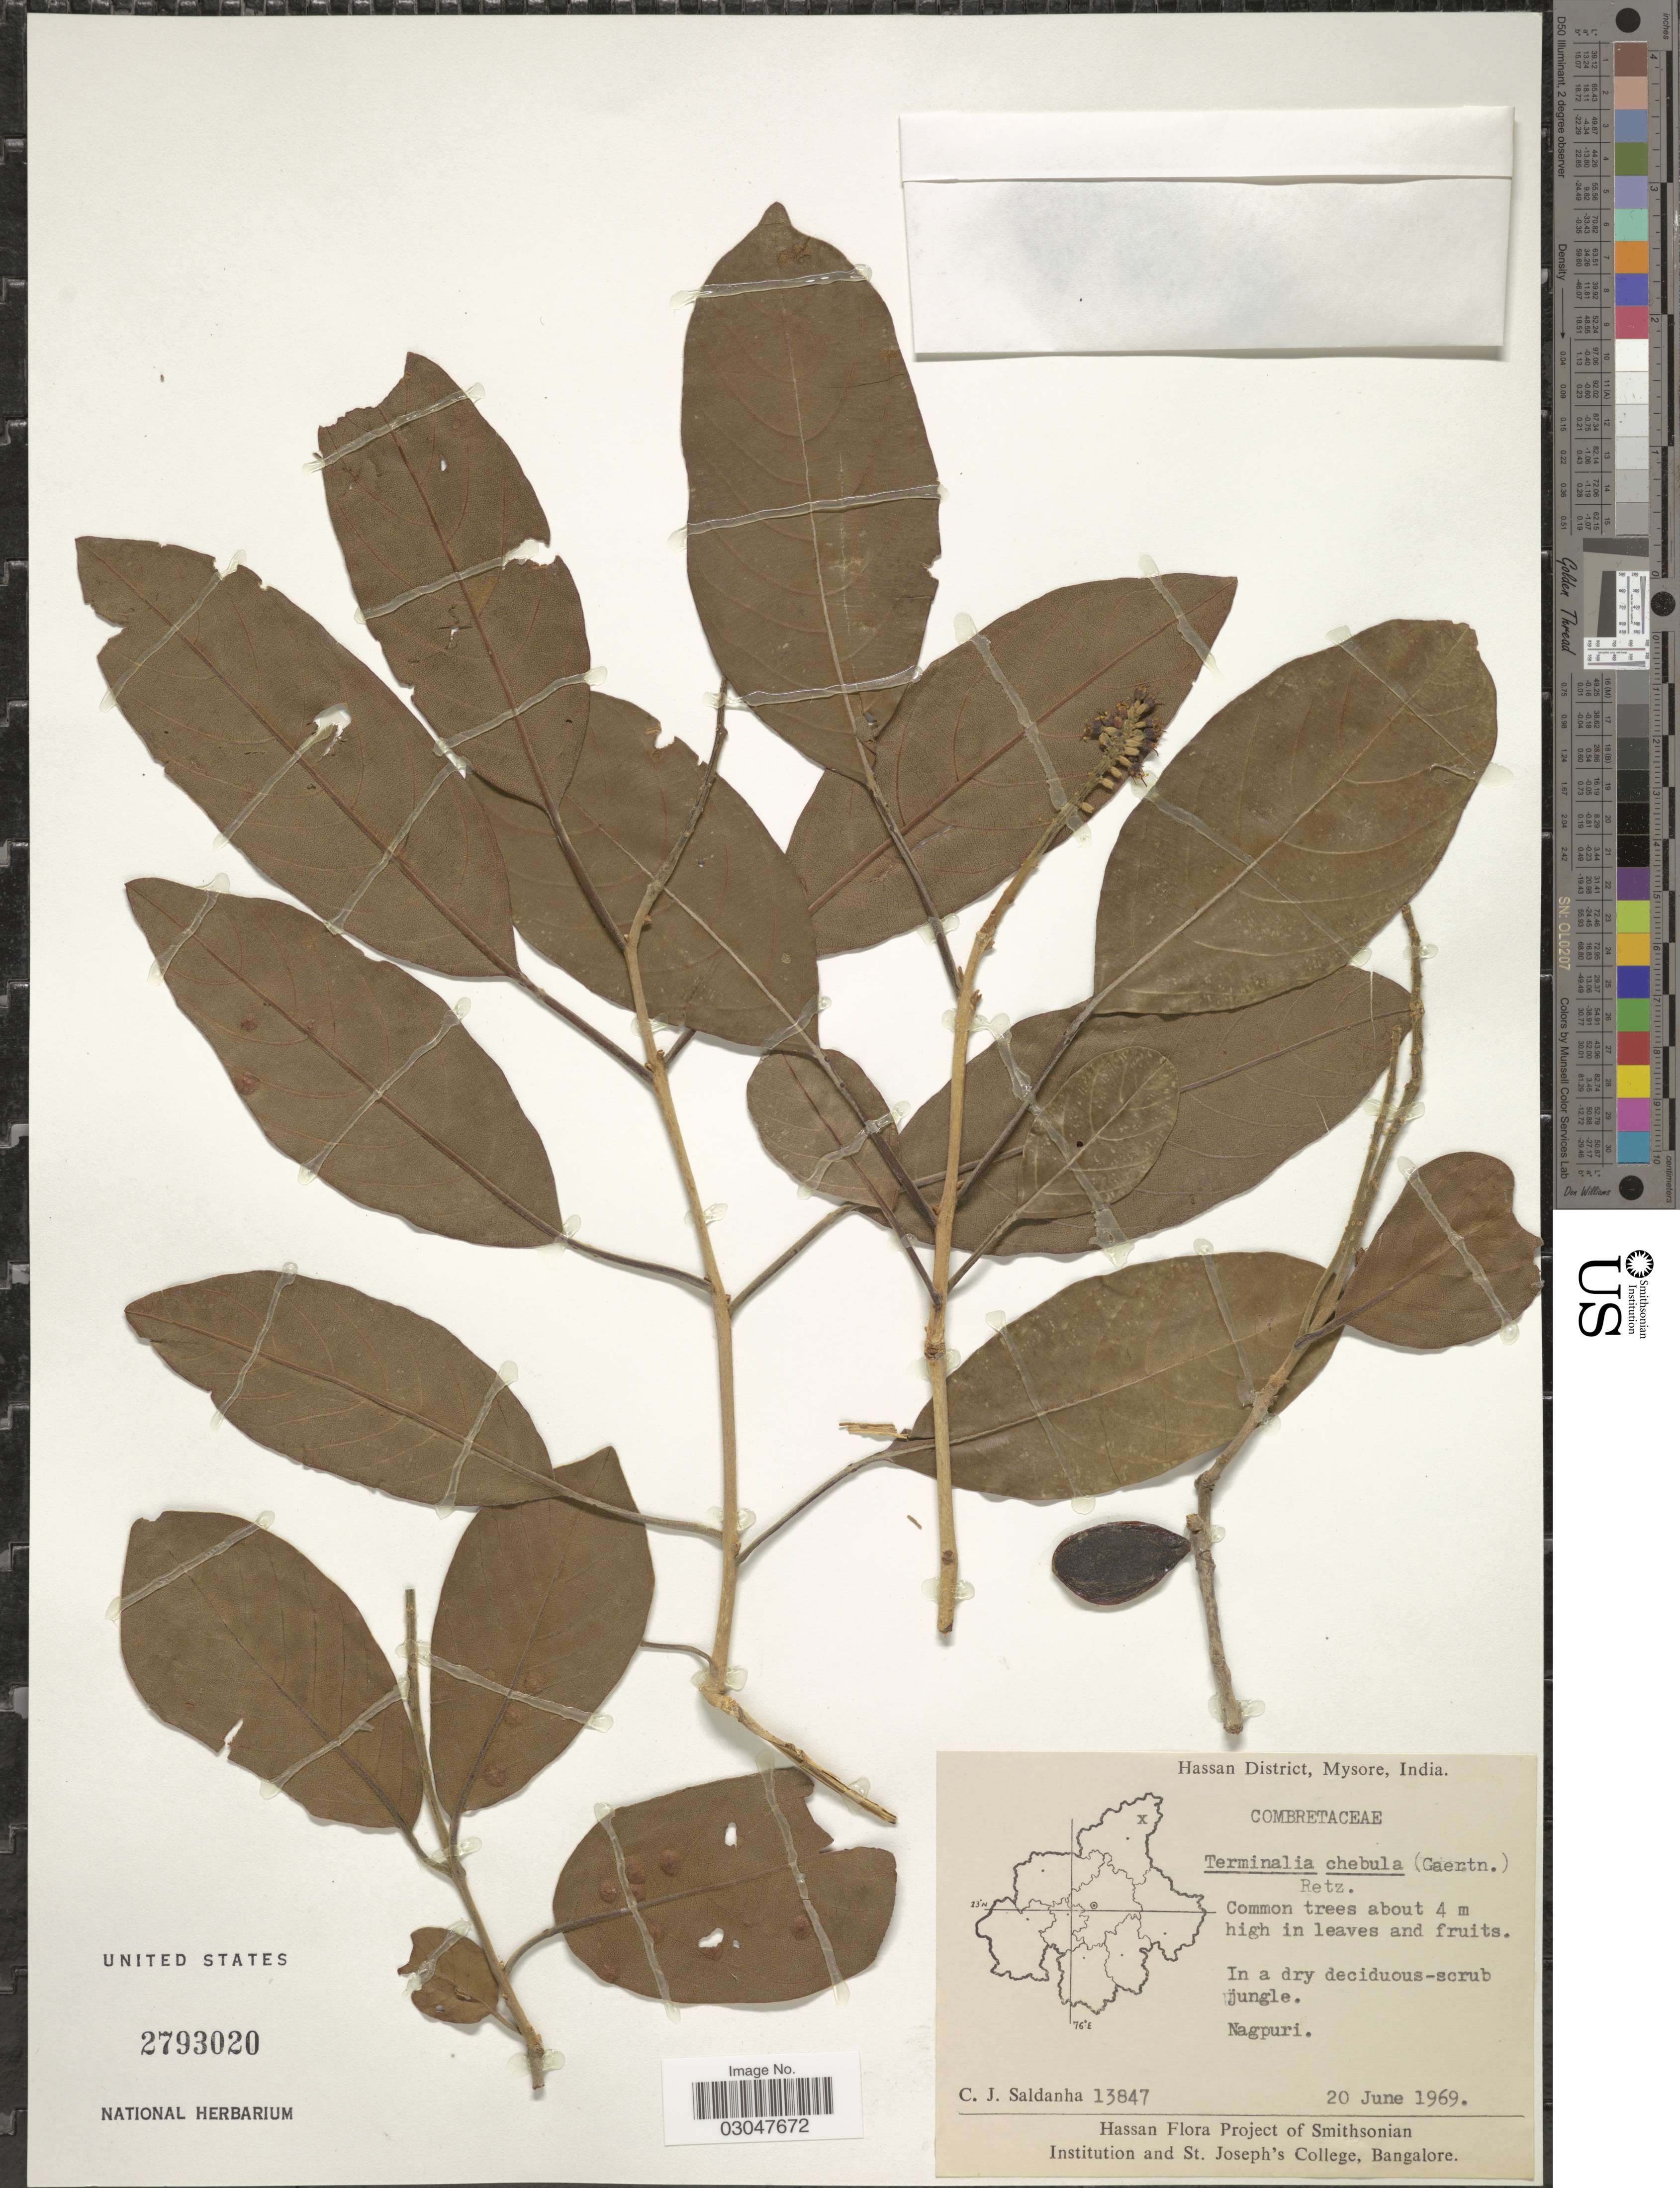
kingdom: Plantae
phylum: Tracheophyta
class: Magnoliopsida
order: Myrtales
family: Combretaceae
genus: Terminalia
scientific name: Terminalia chebula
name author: Retz.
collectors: C. J. Saldanha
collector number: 13847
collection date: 1969-06-20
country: India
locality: Hassan District, Mysore. Nagpuri.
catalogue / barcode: US 2793020